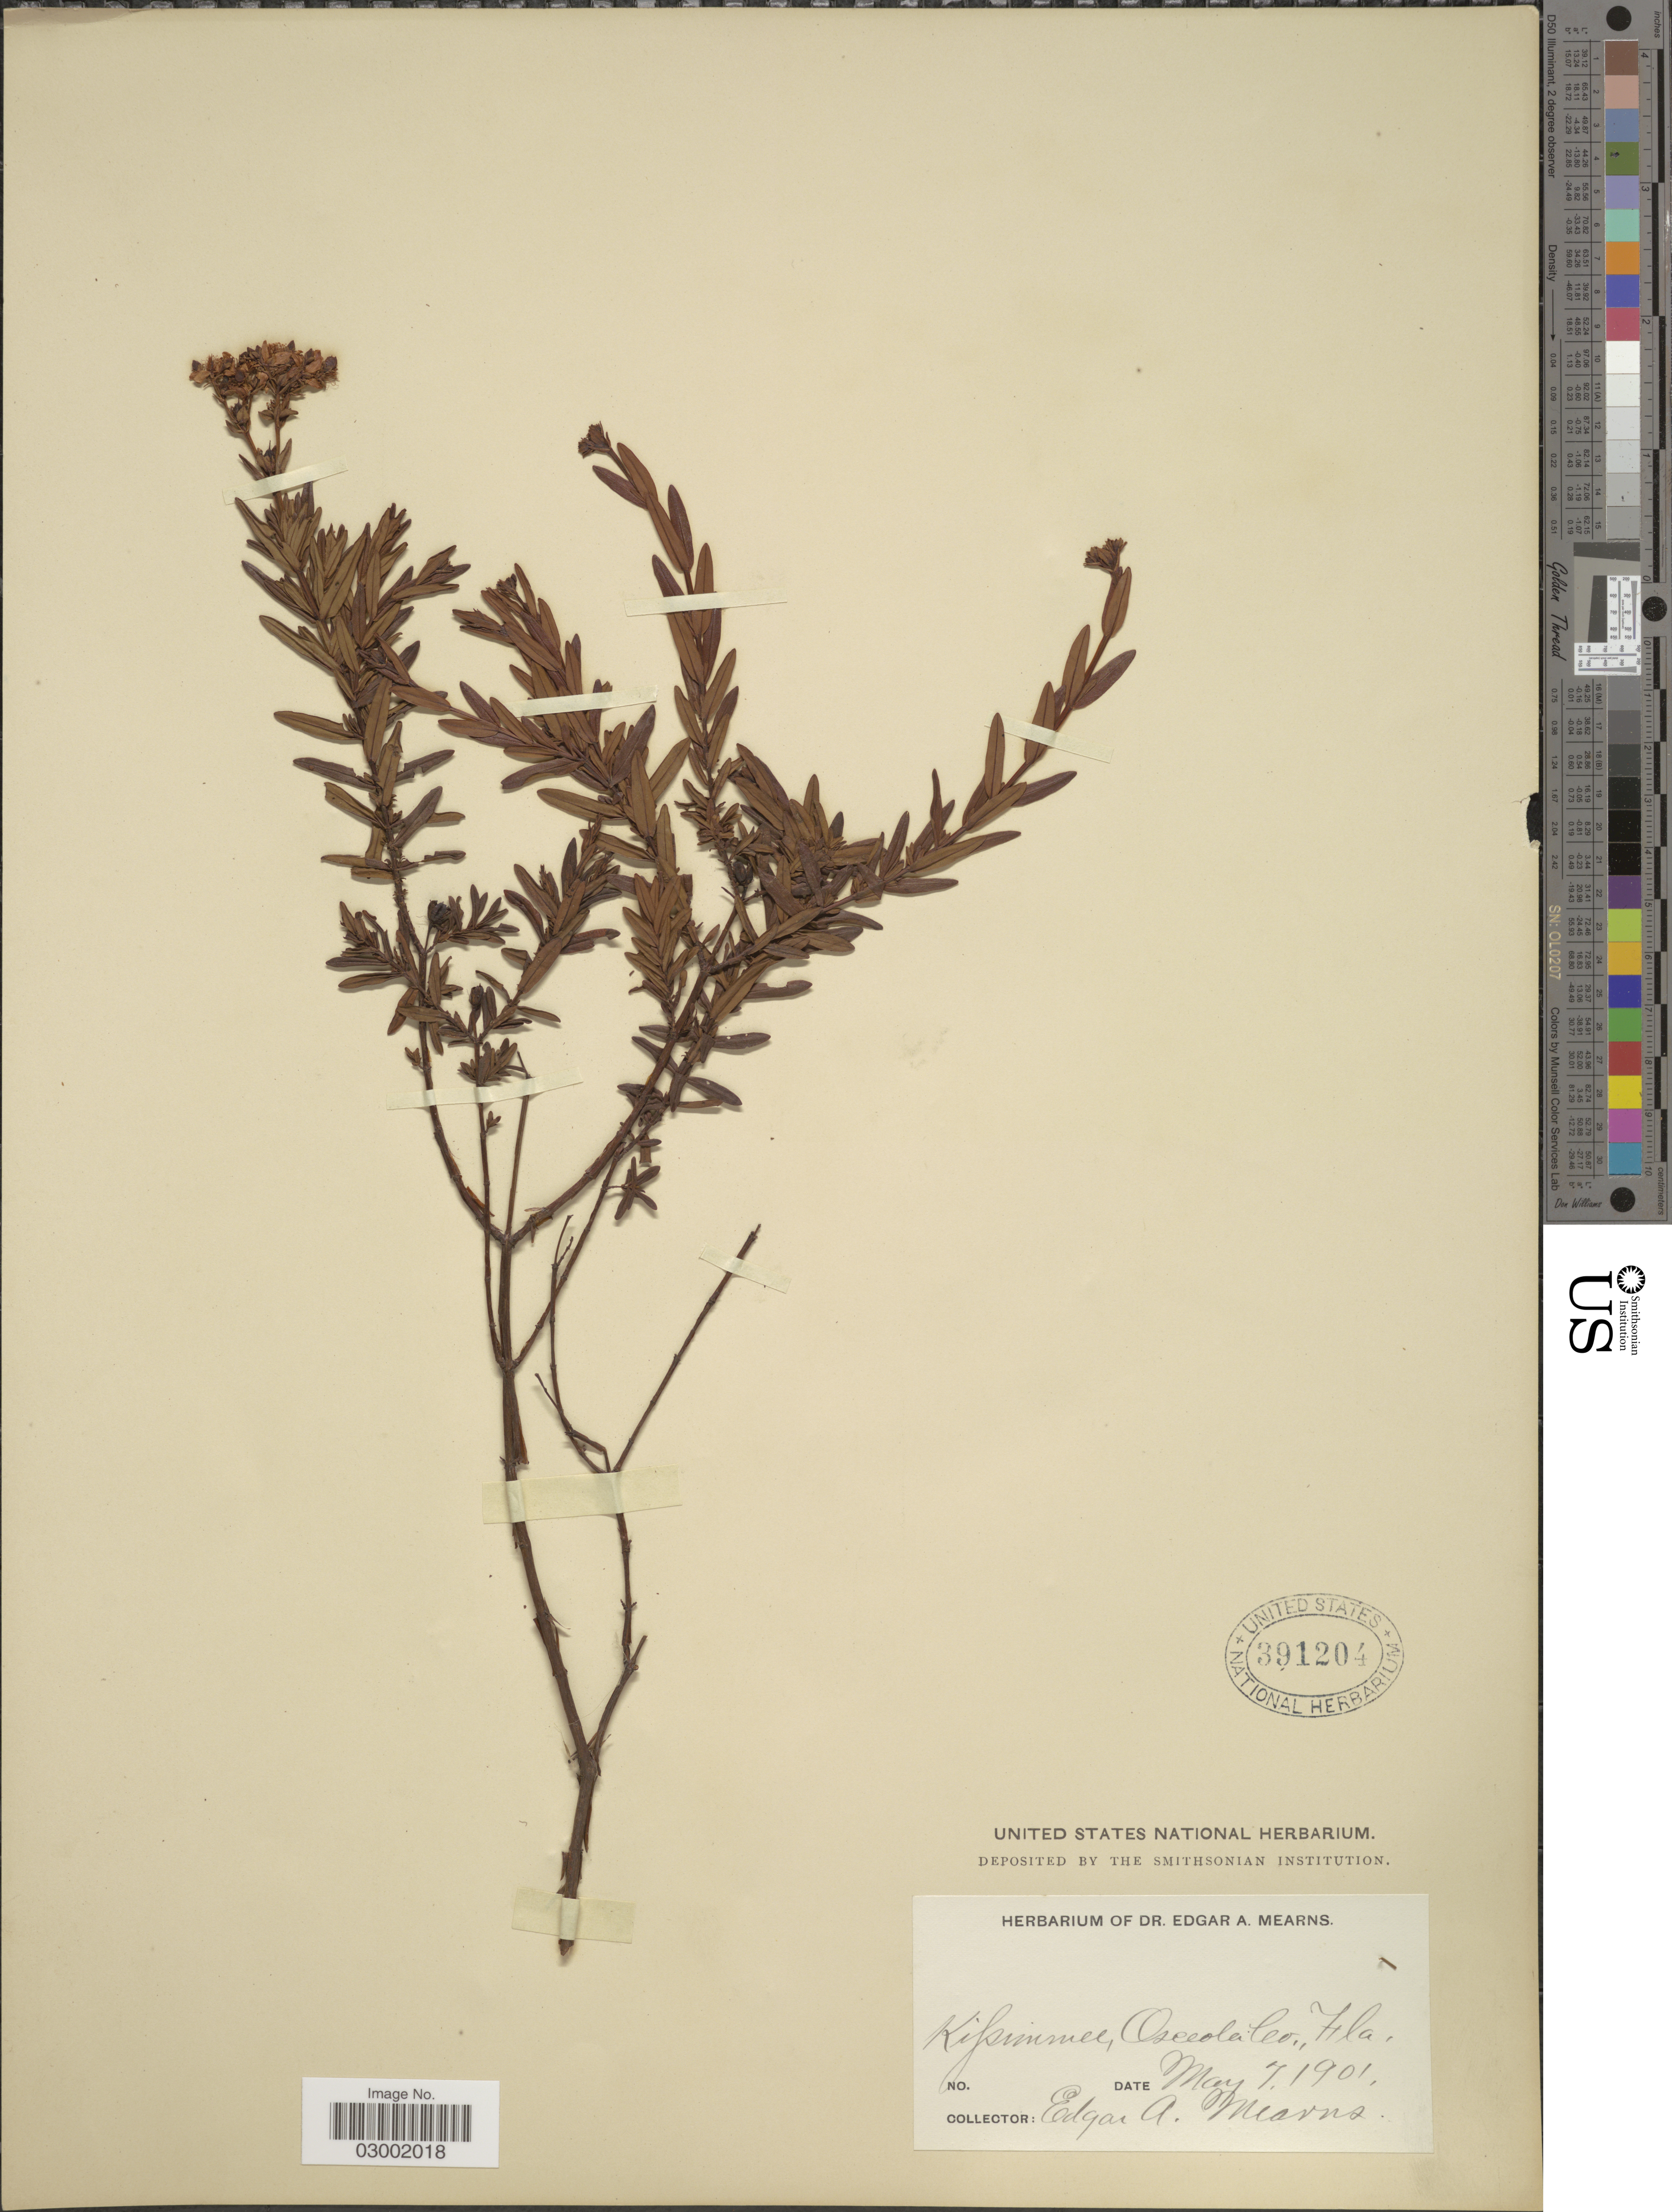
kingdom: Plantae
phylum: Tracheophyta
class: Magnoliopsida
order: Malpighiales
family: Hypericaceae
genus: Hypericum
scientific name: Hypericum opacum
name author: Torr. & A. Gray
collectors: E. A. Mearns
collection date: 1901-05-07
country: United States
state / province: Florida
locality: Kissimmee, Osceola Co.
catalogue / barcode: US 391204